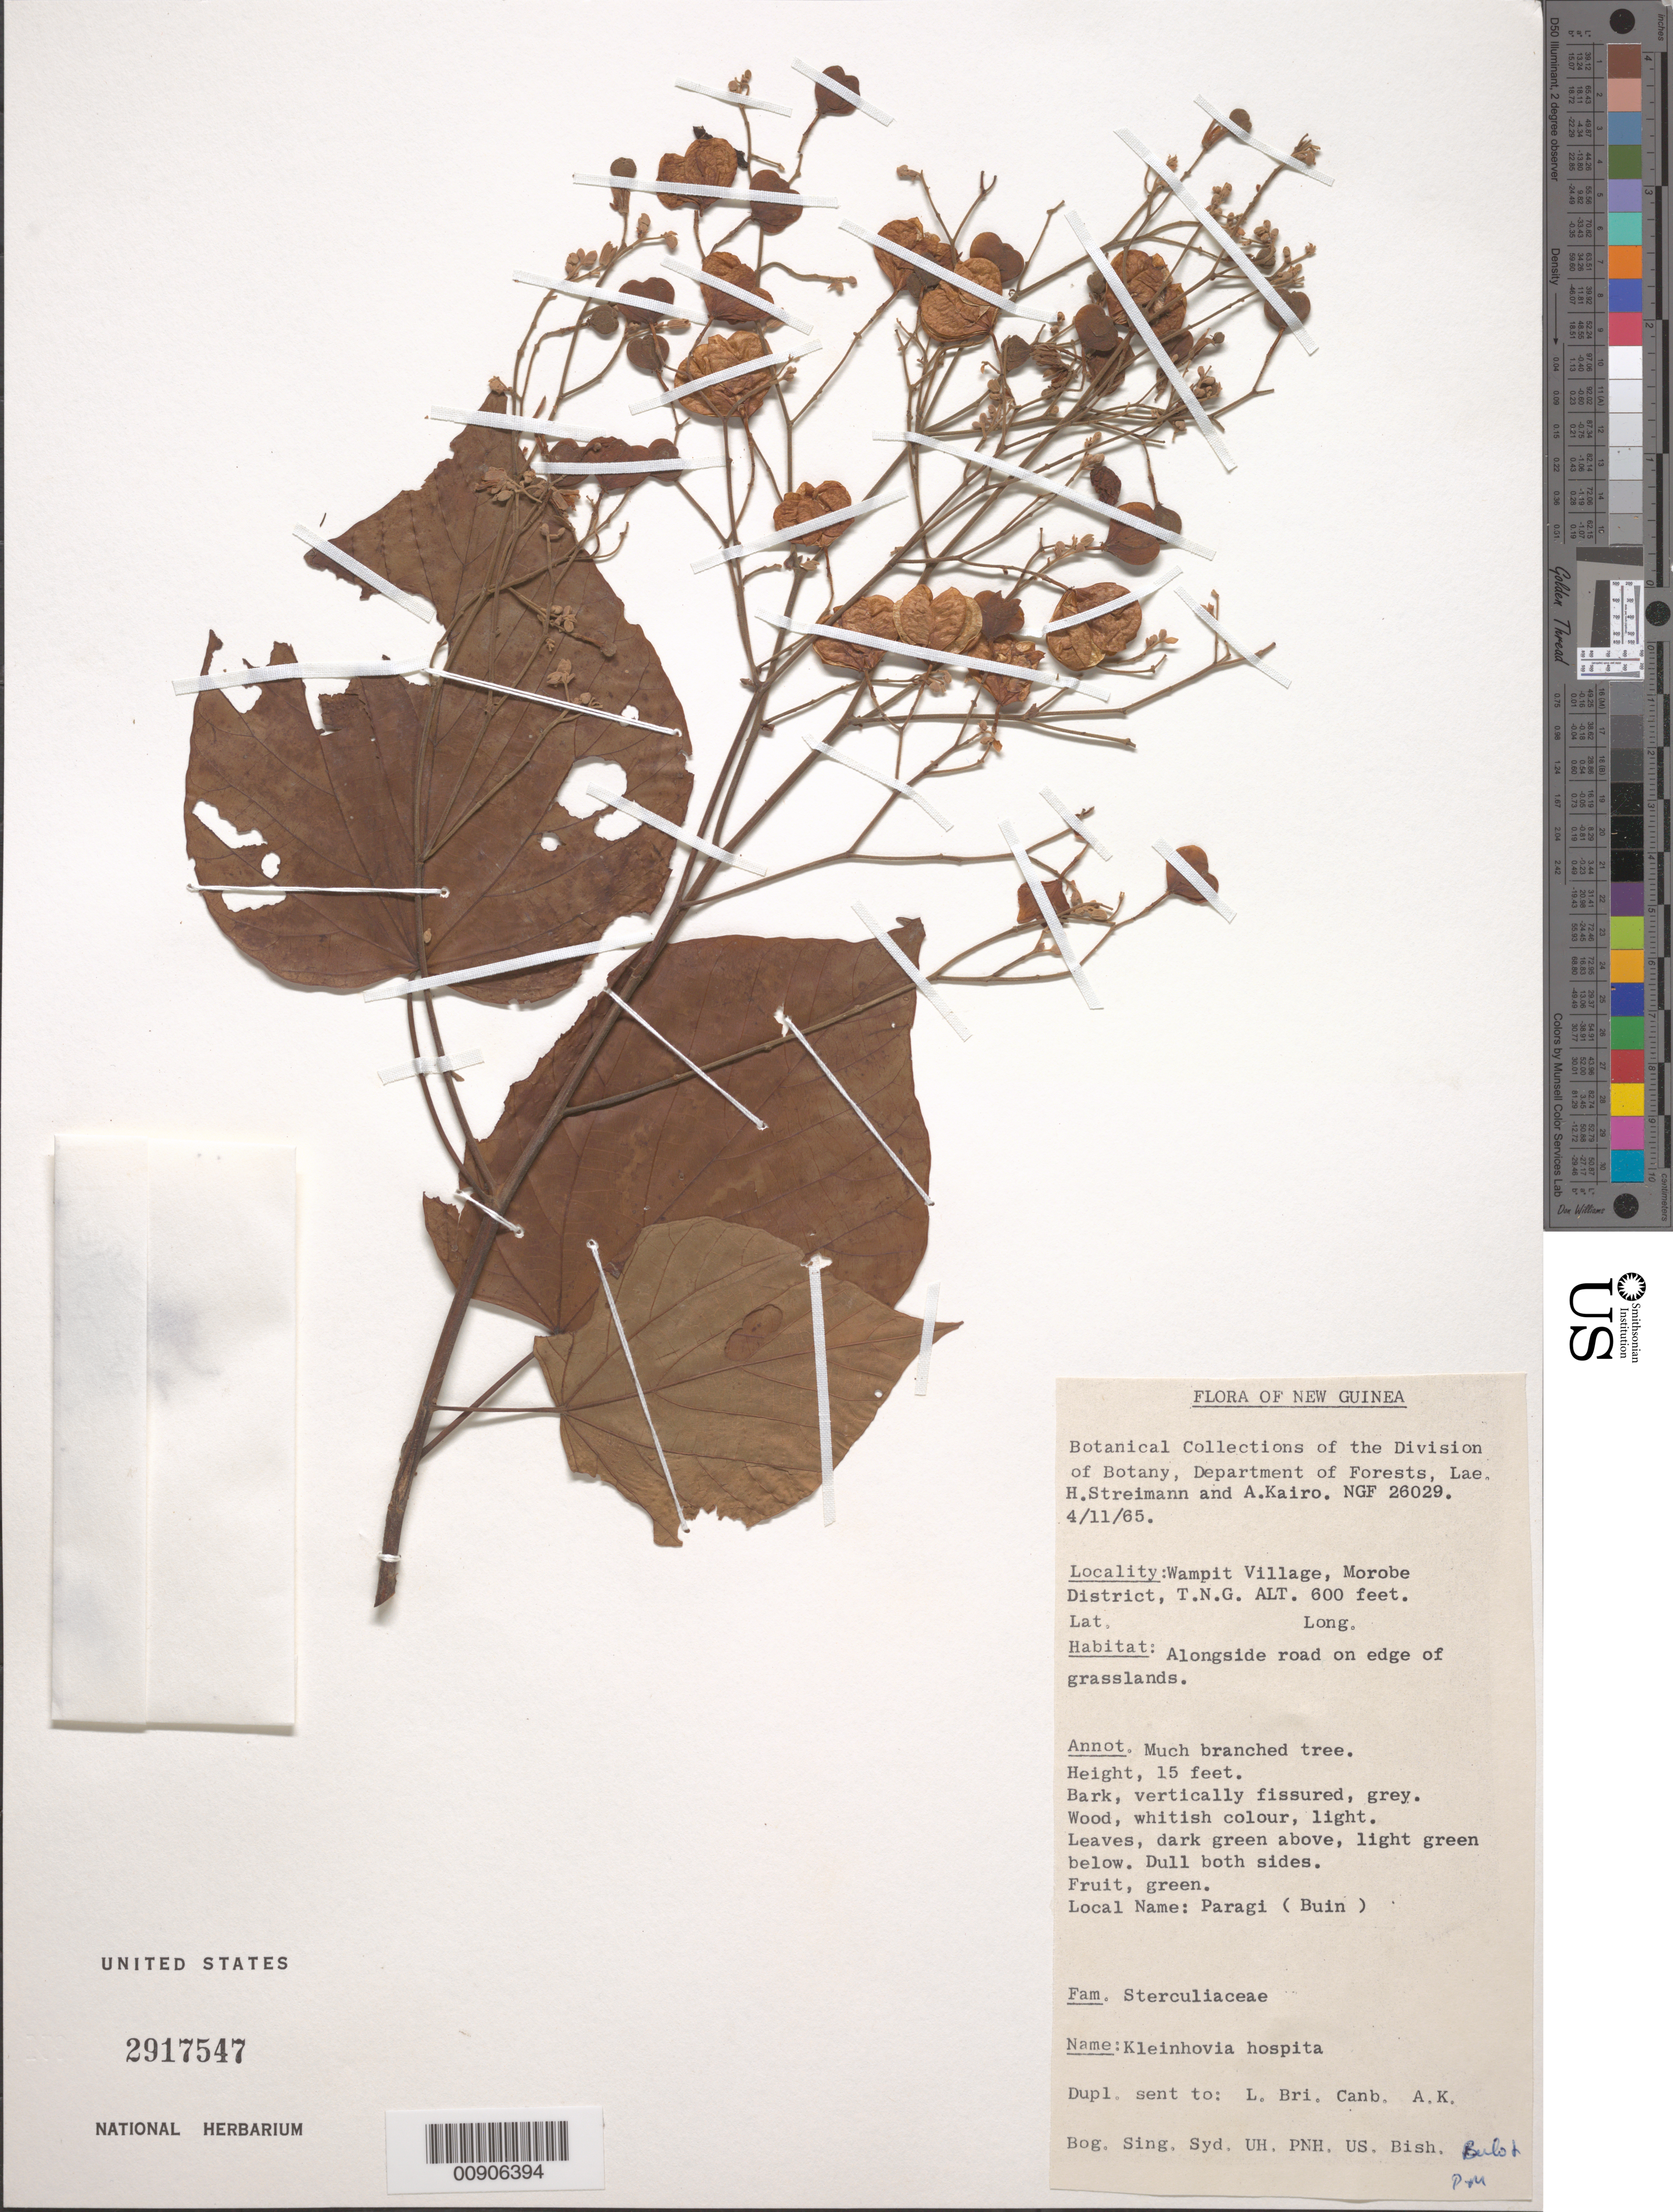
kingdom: Plantae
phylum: Tracheophyta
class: Magnoliopsida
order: Malvales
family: Malvaceae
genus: Kleinhovia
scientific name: Kleinhovia hospita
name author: L.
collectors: H. Streimann & A. Kairo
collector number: NGF 26029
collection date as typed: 11 Apr 1965 or 04 Nov 1965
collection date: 1965-04-11 or 1965-11-04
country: Papua New Guinea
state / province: Morobe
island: New Guinea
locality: Wampit Village, Morobe District,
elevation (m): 183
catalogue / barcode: US 2917547